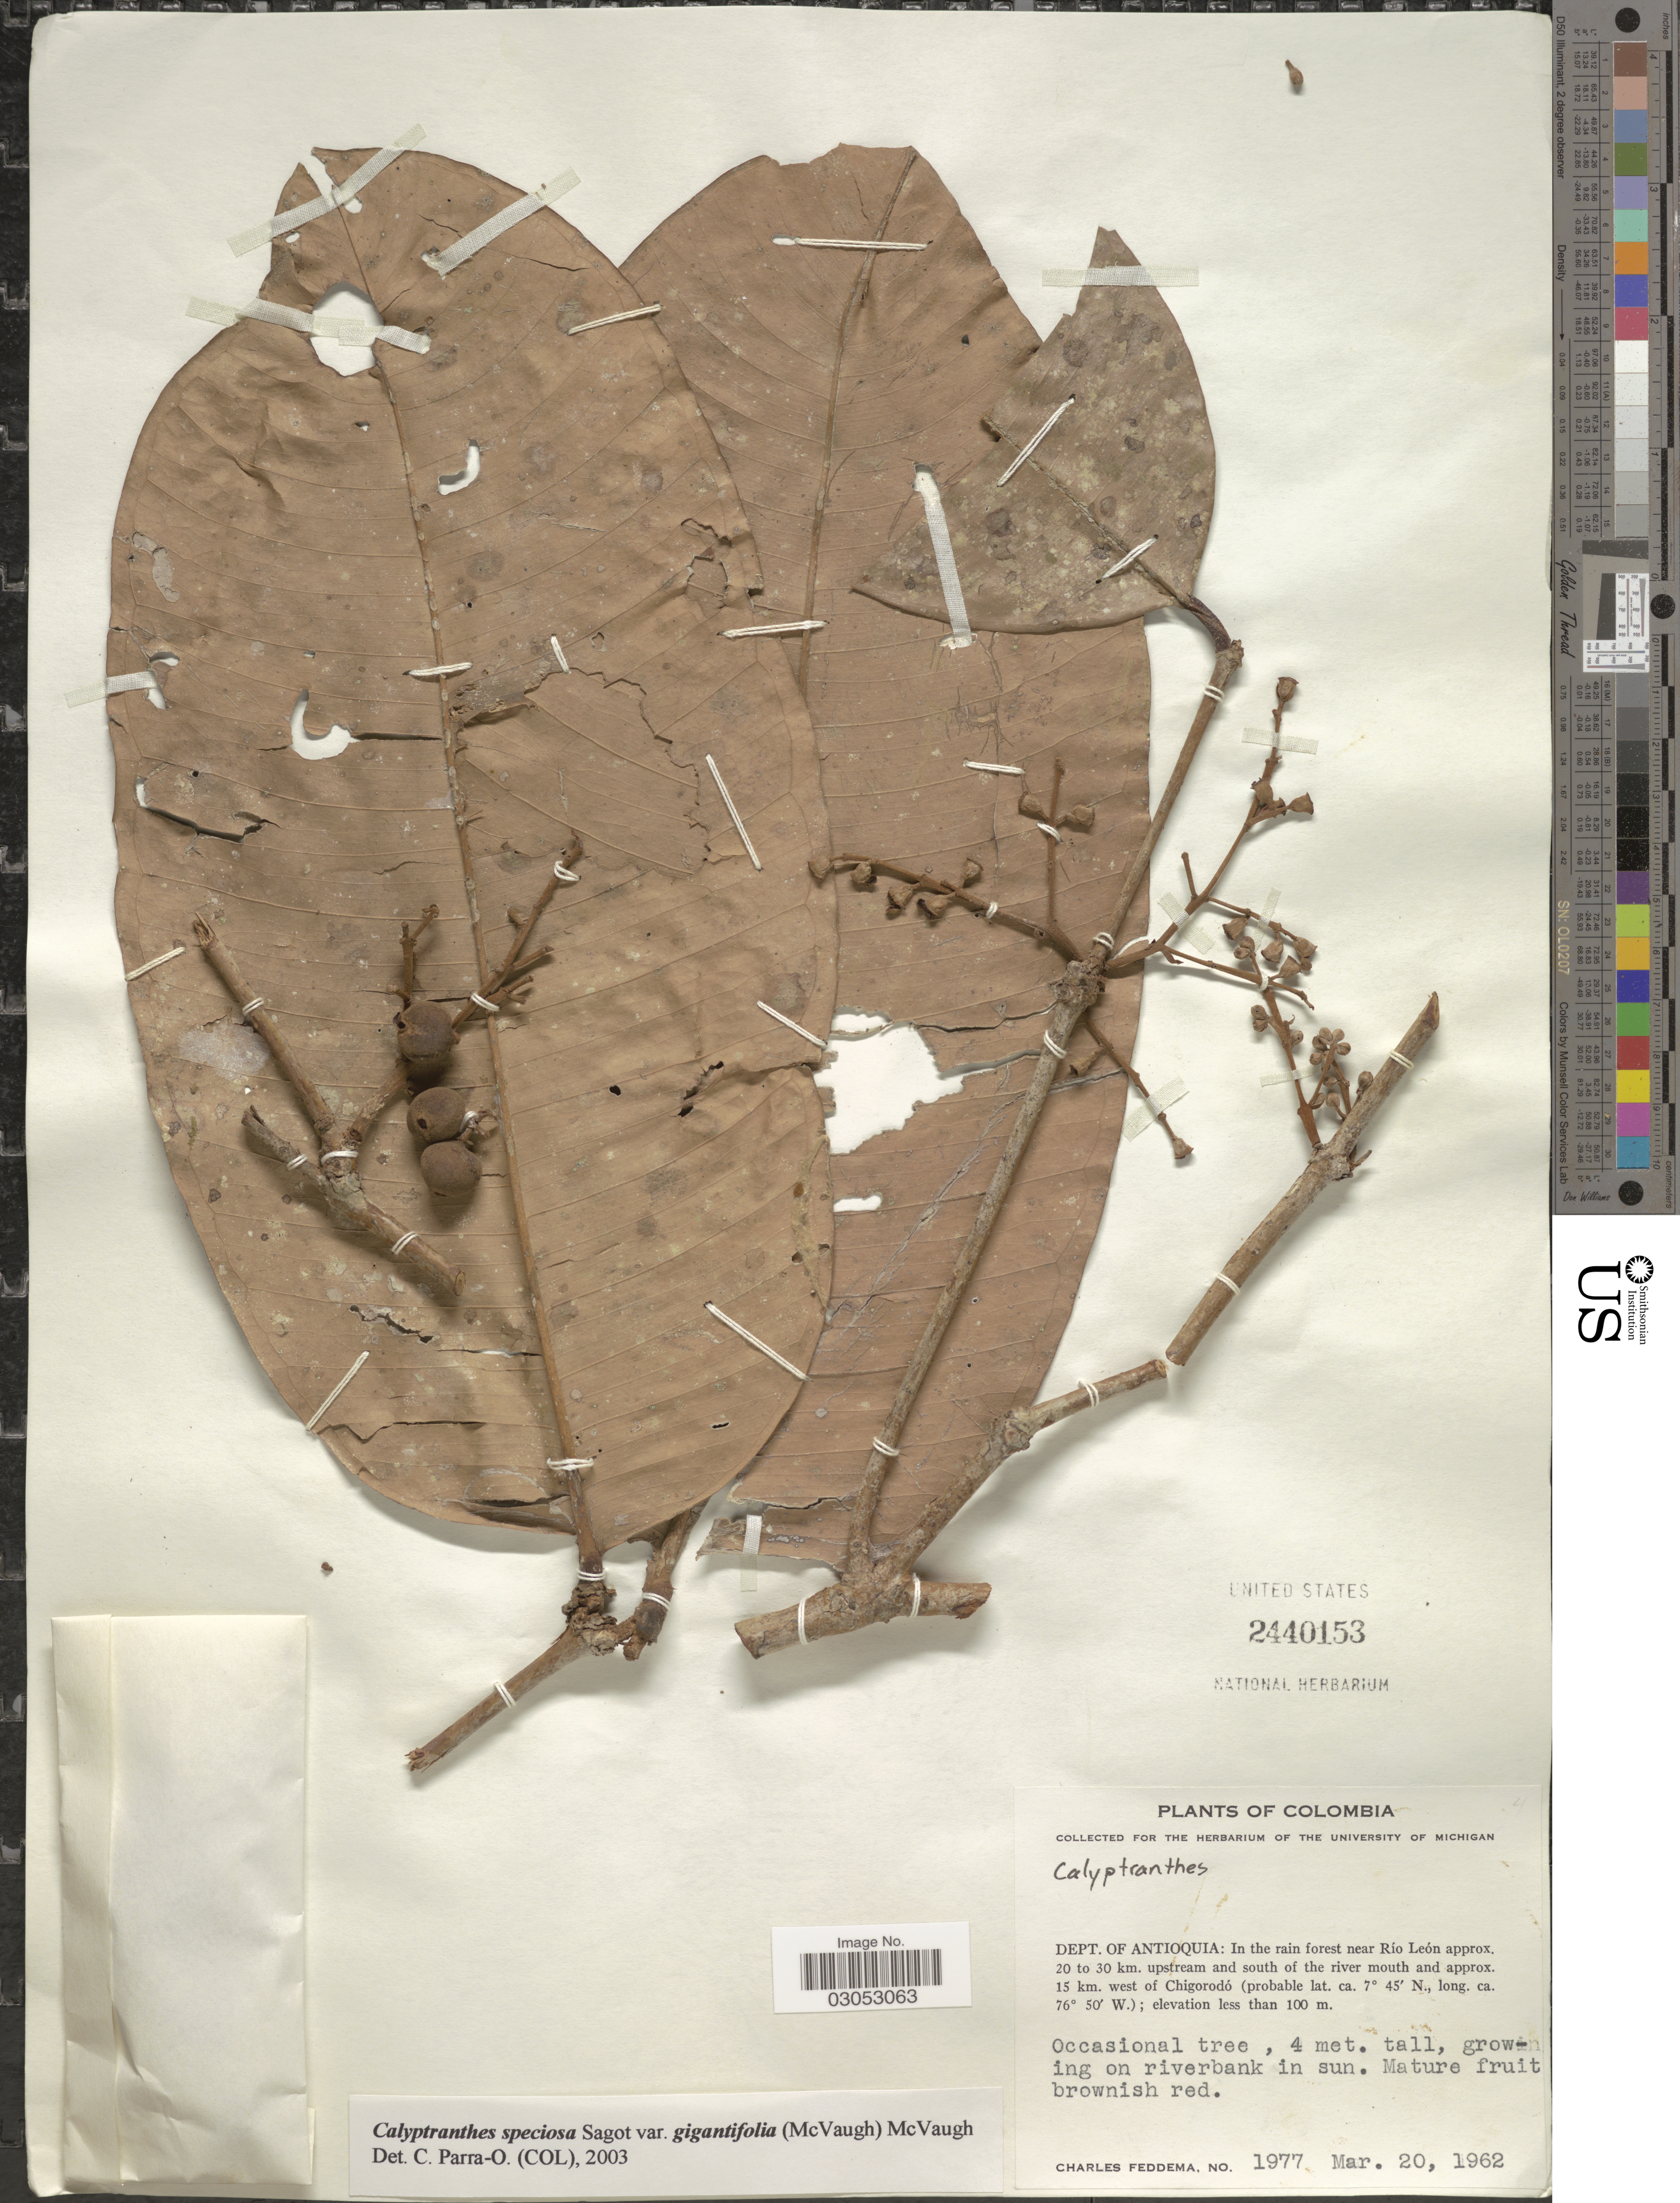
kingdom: Plantae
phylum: Tracheophyta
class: Magnoliopsida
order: Myrtales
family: Myrtaceae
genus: Myrcia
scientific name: Myrcia neospeciosa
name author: A.R. Lourenço & E. Lucas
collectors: C. Feddema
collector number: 1977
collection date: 1962-03-20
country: Colombia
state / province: Antioquia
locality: Dept. of Antioquia: In the rain forest near Río León approx. 20 to 30 km. upstream and south of the river mouth and approx. 15 km. west of Chigorodó.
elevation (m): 100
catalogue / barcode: US 2440153